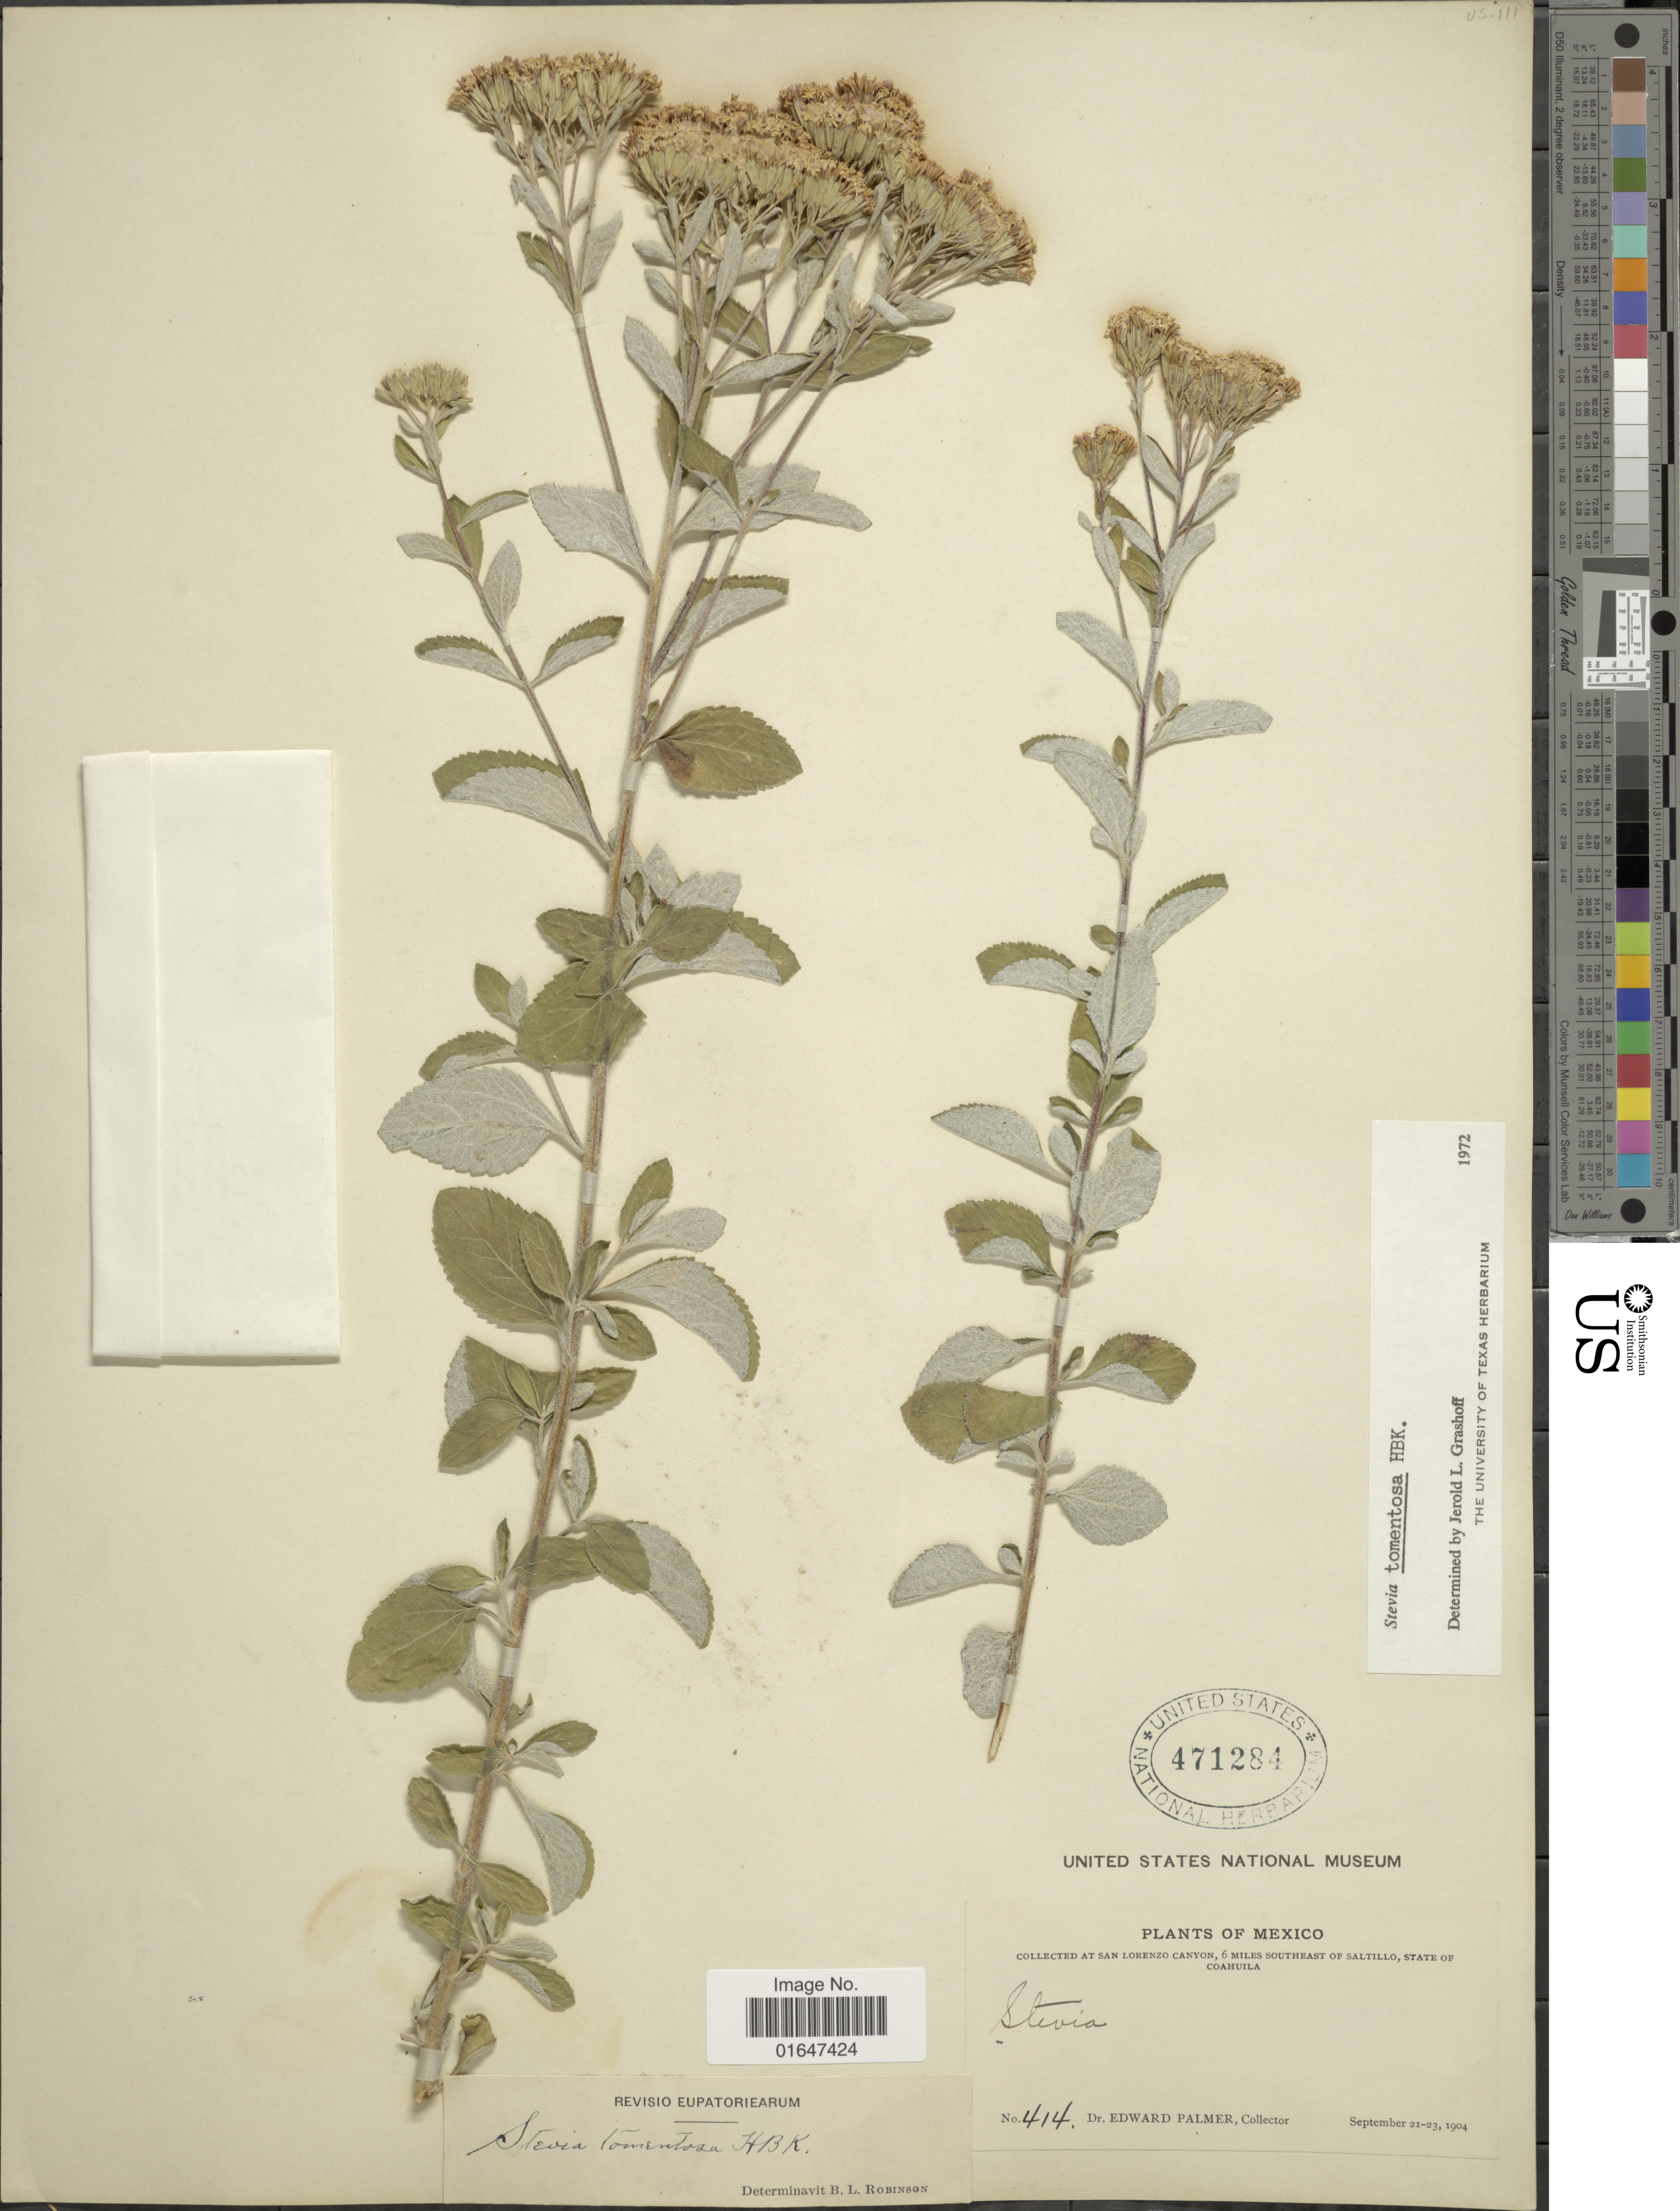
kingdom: Plantae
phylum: Tracheophyta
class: Magnoliopsida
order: Asterales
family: Asteraceae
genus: Stevia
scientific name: Stevia tomentosa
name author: Kunth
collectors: E. Palmer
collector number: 414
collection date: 1904-09-21/1904-09-23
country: Mexico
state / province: Coahuila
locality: San Lorenzo Canton, 6 miles southeast of Saltillo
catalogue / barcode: US 471284